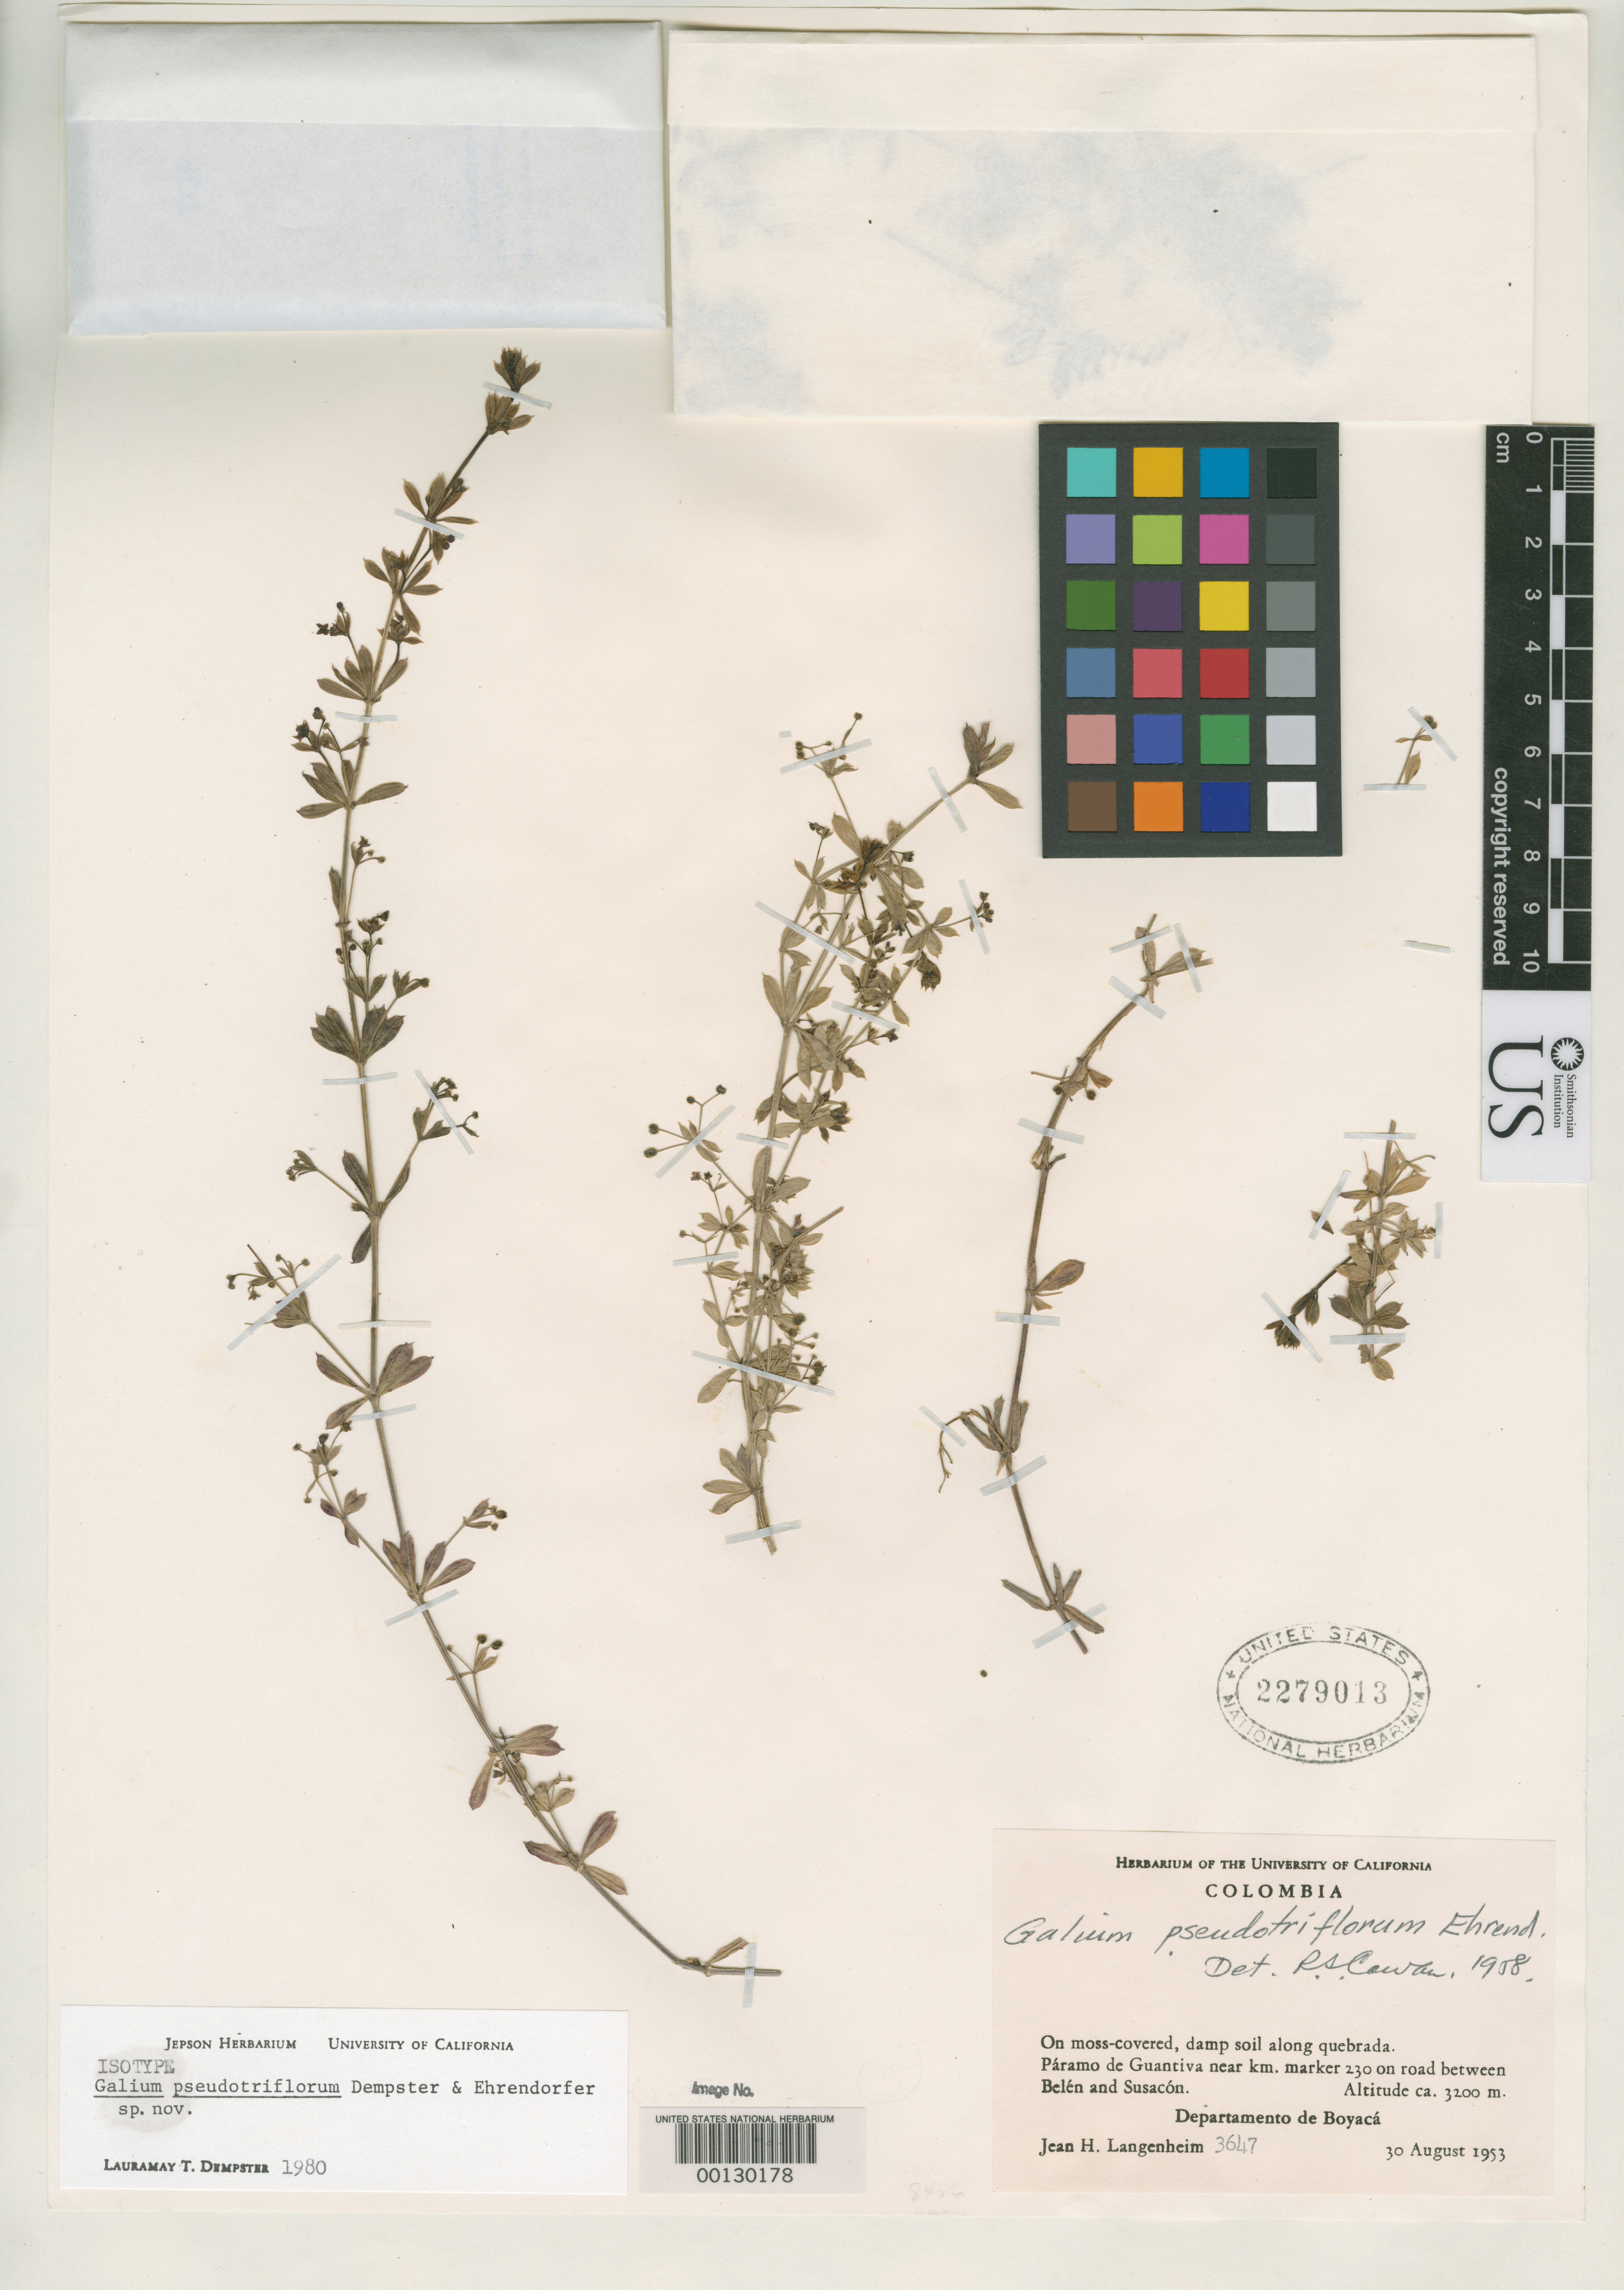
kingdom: Plantae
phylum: Tracheophyta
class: Magnoliopsida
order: Gentianales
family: Rubiaceae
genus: Galium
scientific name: Galium pseudotriflorum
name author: Dempster & Ehrend.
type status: Isotype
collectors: F. Langenheim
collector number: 3647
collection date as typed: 30 Aug 1953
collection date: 1953-08-30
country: Colombia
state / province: Boyacá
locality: Paramo de Guantiva near km marker 230 on road between Belem & Susacon.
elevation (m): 3200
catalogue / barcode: US 2279013